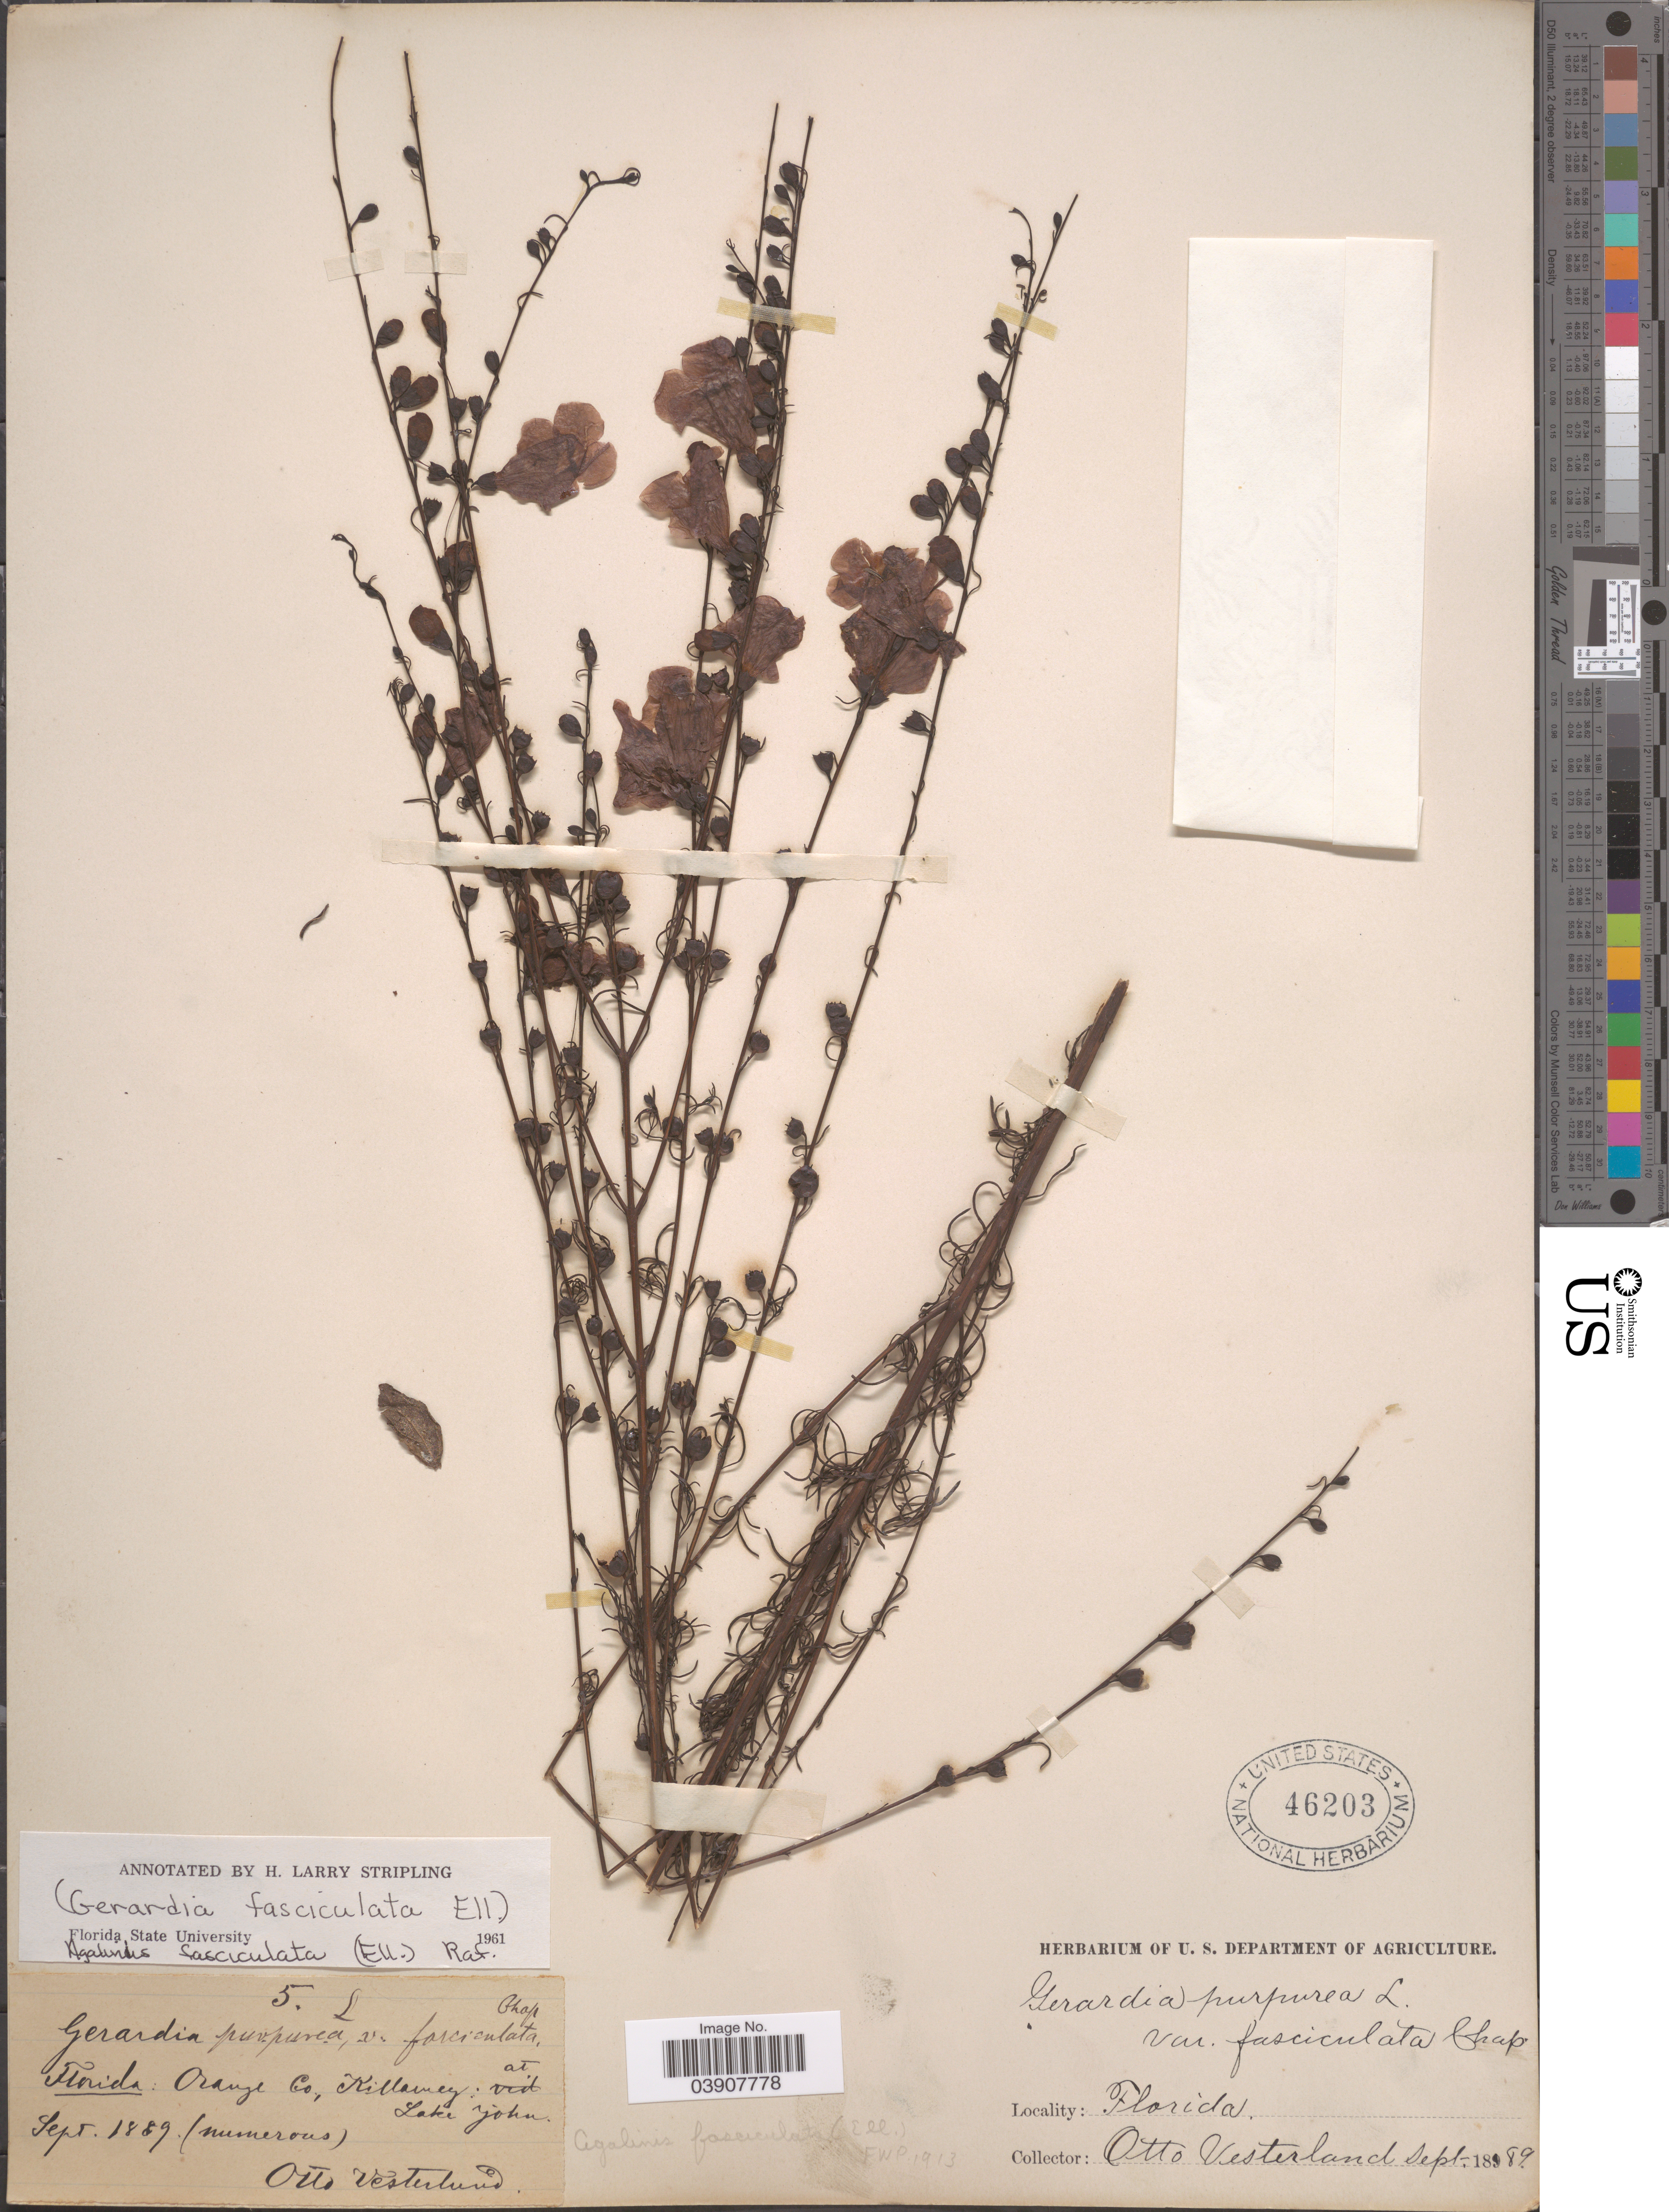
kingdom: Plantae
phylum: Tracheophyta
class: Magnoliopsida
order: Lamiales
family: Orobanchaceae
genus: Agalinis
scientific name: Agalinis fasciculata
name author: (Elliott) Raf.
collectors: O. Vesterland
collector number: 5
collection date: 1889-09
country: United States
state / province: Florida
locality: Orange Co, Killarney: at Lake John.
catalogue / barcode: US 46203